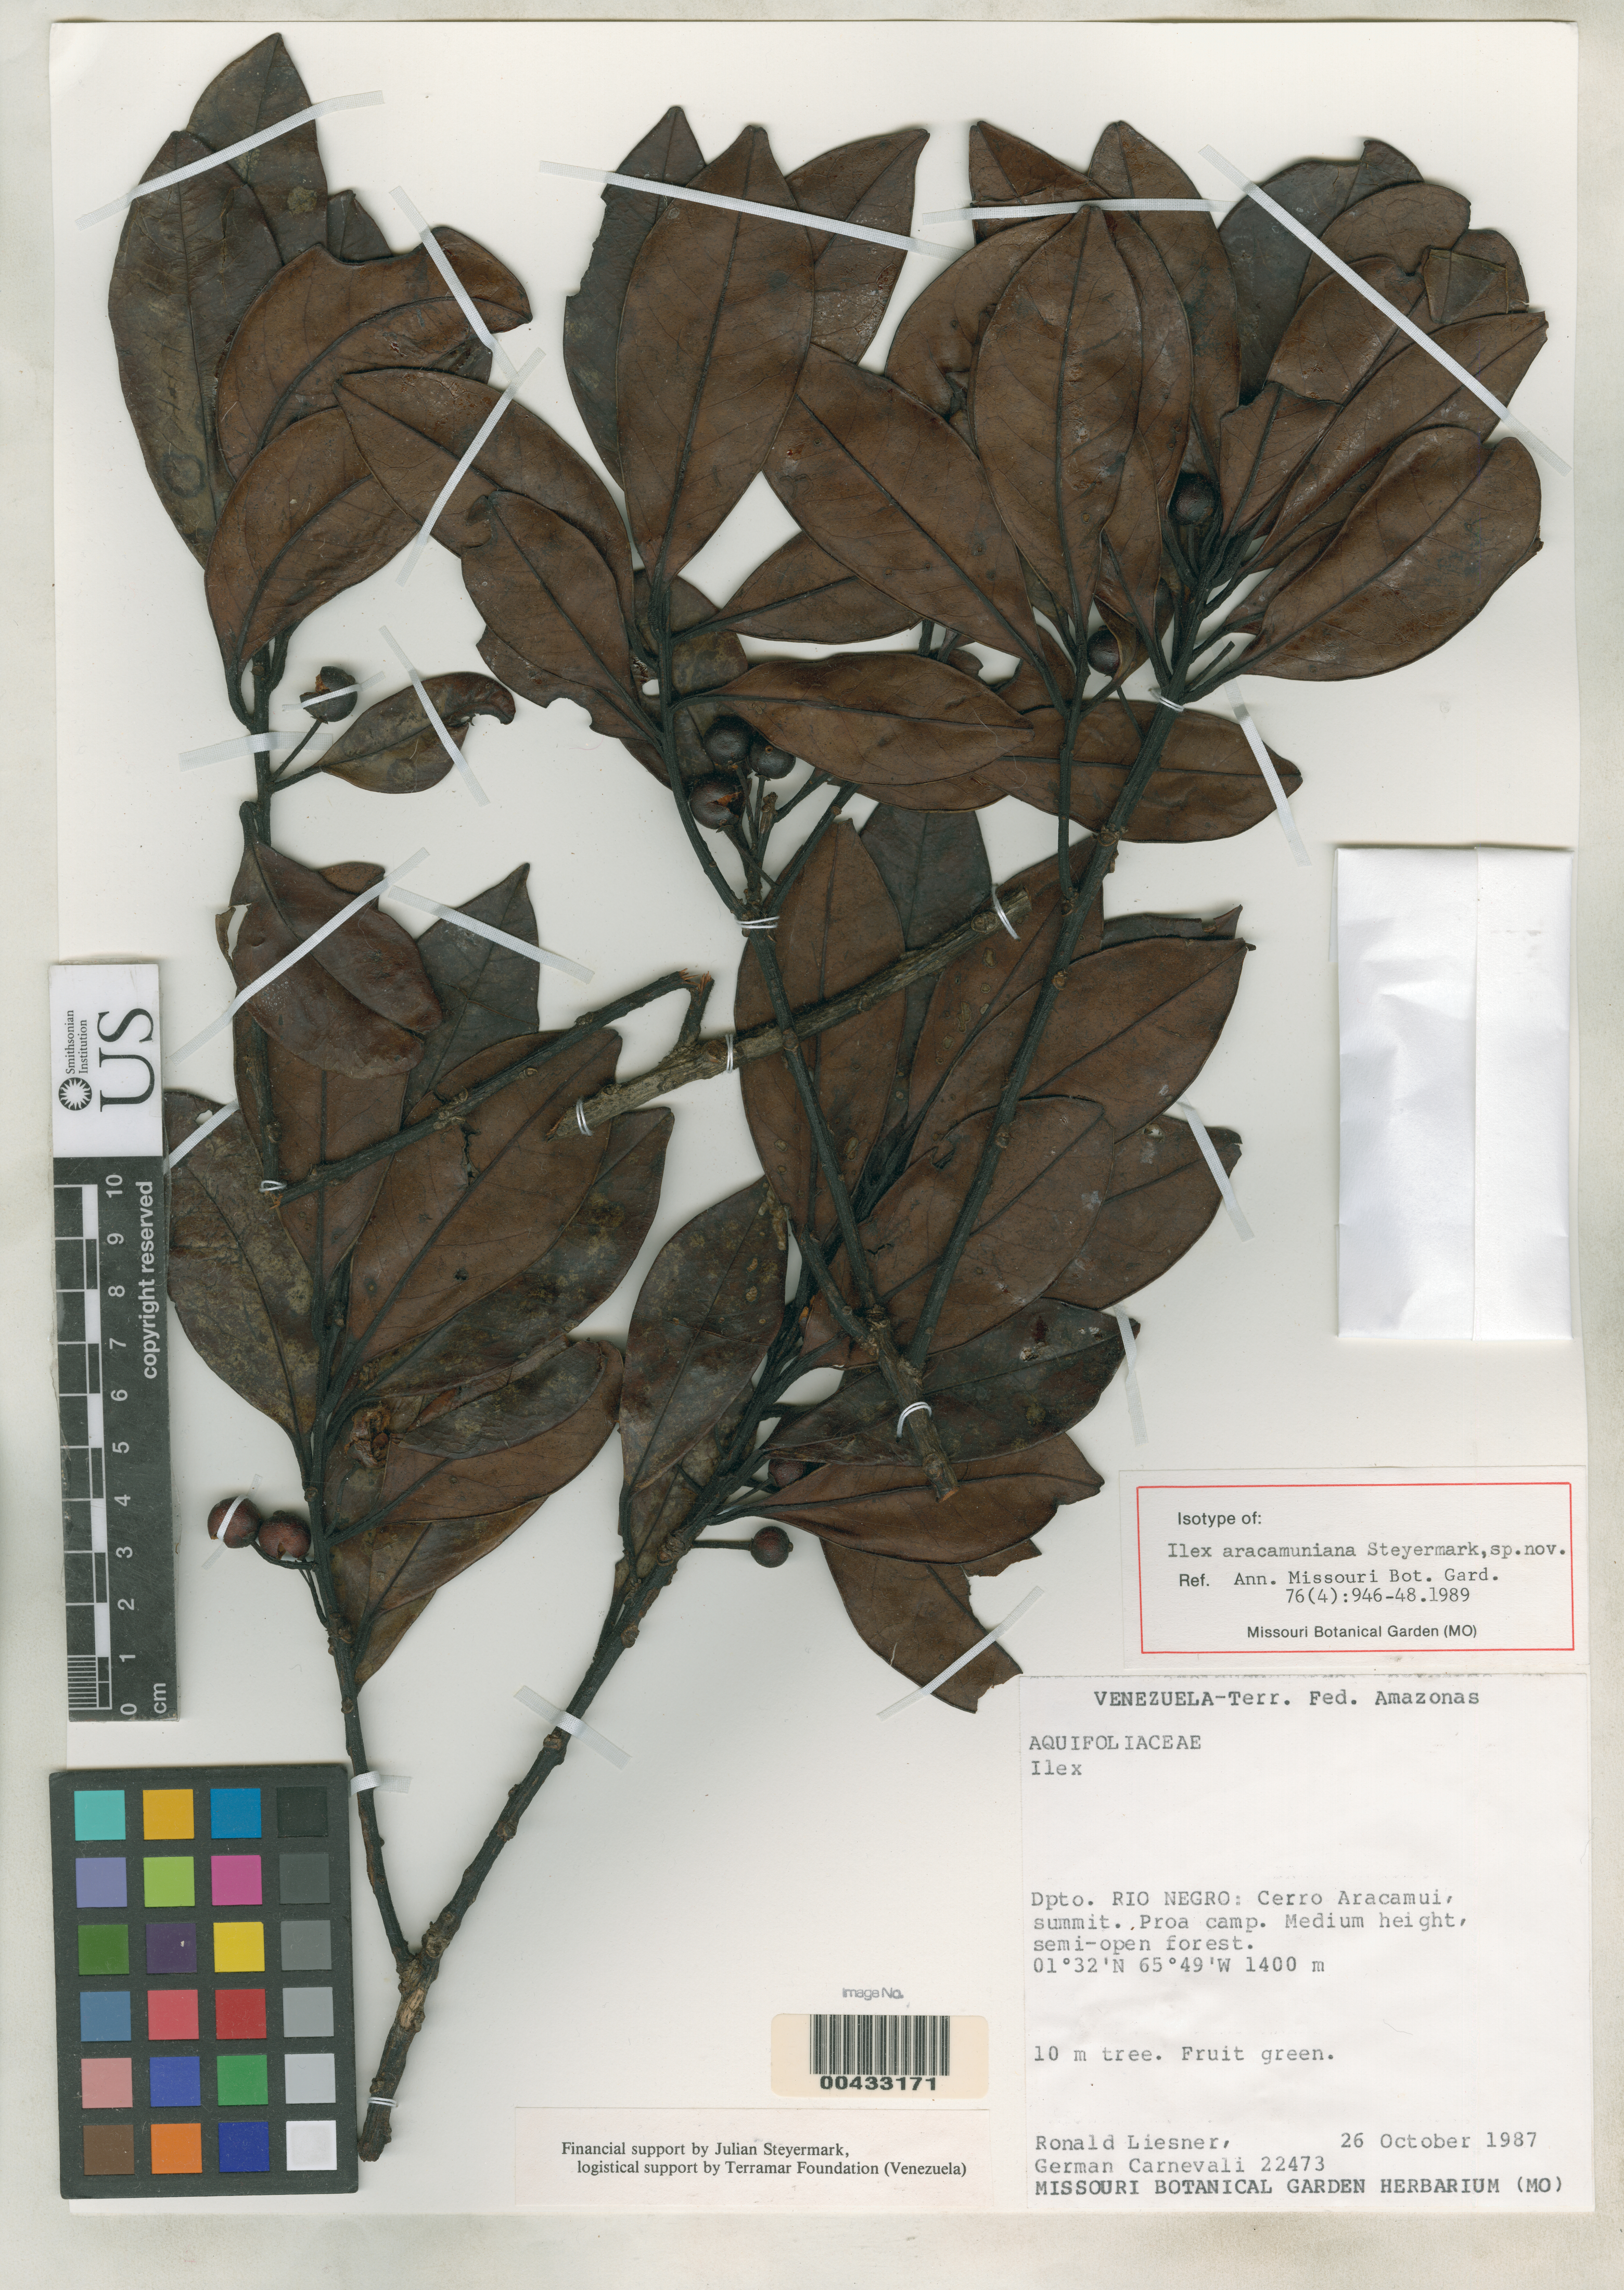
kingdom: Plantae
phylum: Tracheophyta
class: Magnoliopsida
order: Aquifoliales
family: Aquifoliaceae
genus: Ilex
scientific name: Ilex aracamuniana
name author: Steyerm.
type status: Isotype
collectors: R. L. Liesner & G. Carnevali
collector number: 22473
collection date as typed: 26 Oct 1987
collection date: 1987-10-26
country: Venezuela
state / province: Amazonas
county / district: Rio Negro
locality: Cerro Aracamui, summit, Proa camp.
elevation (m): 427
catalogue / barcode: US 3295384